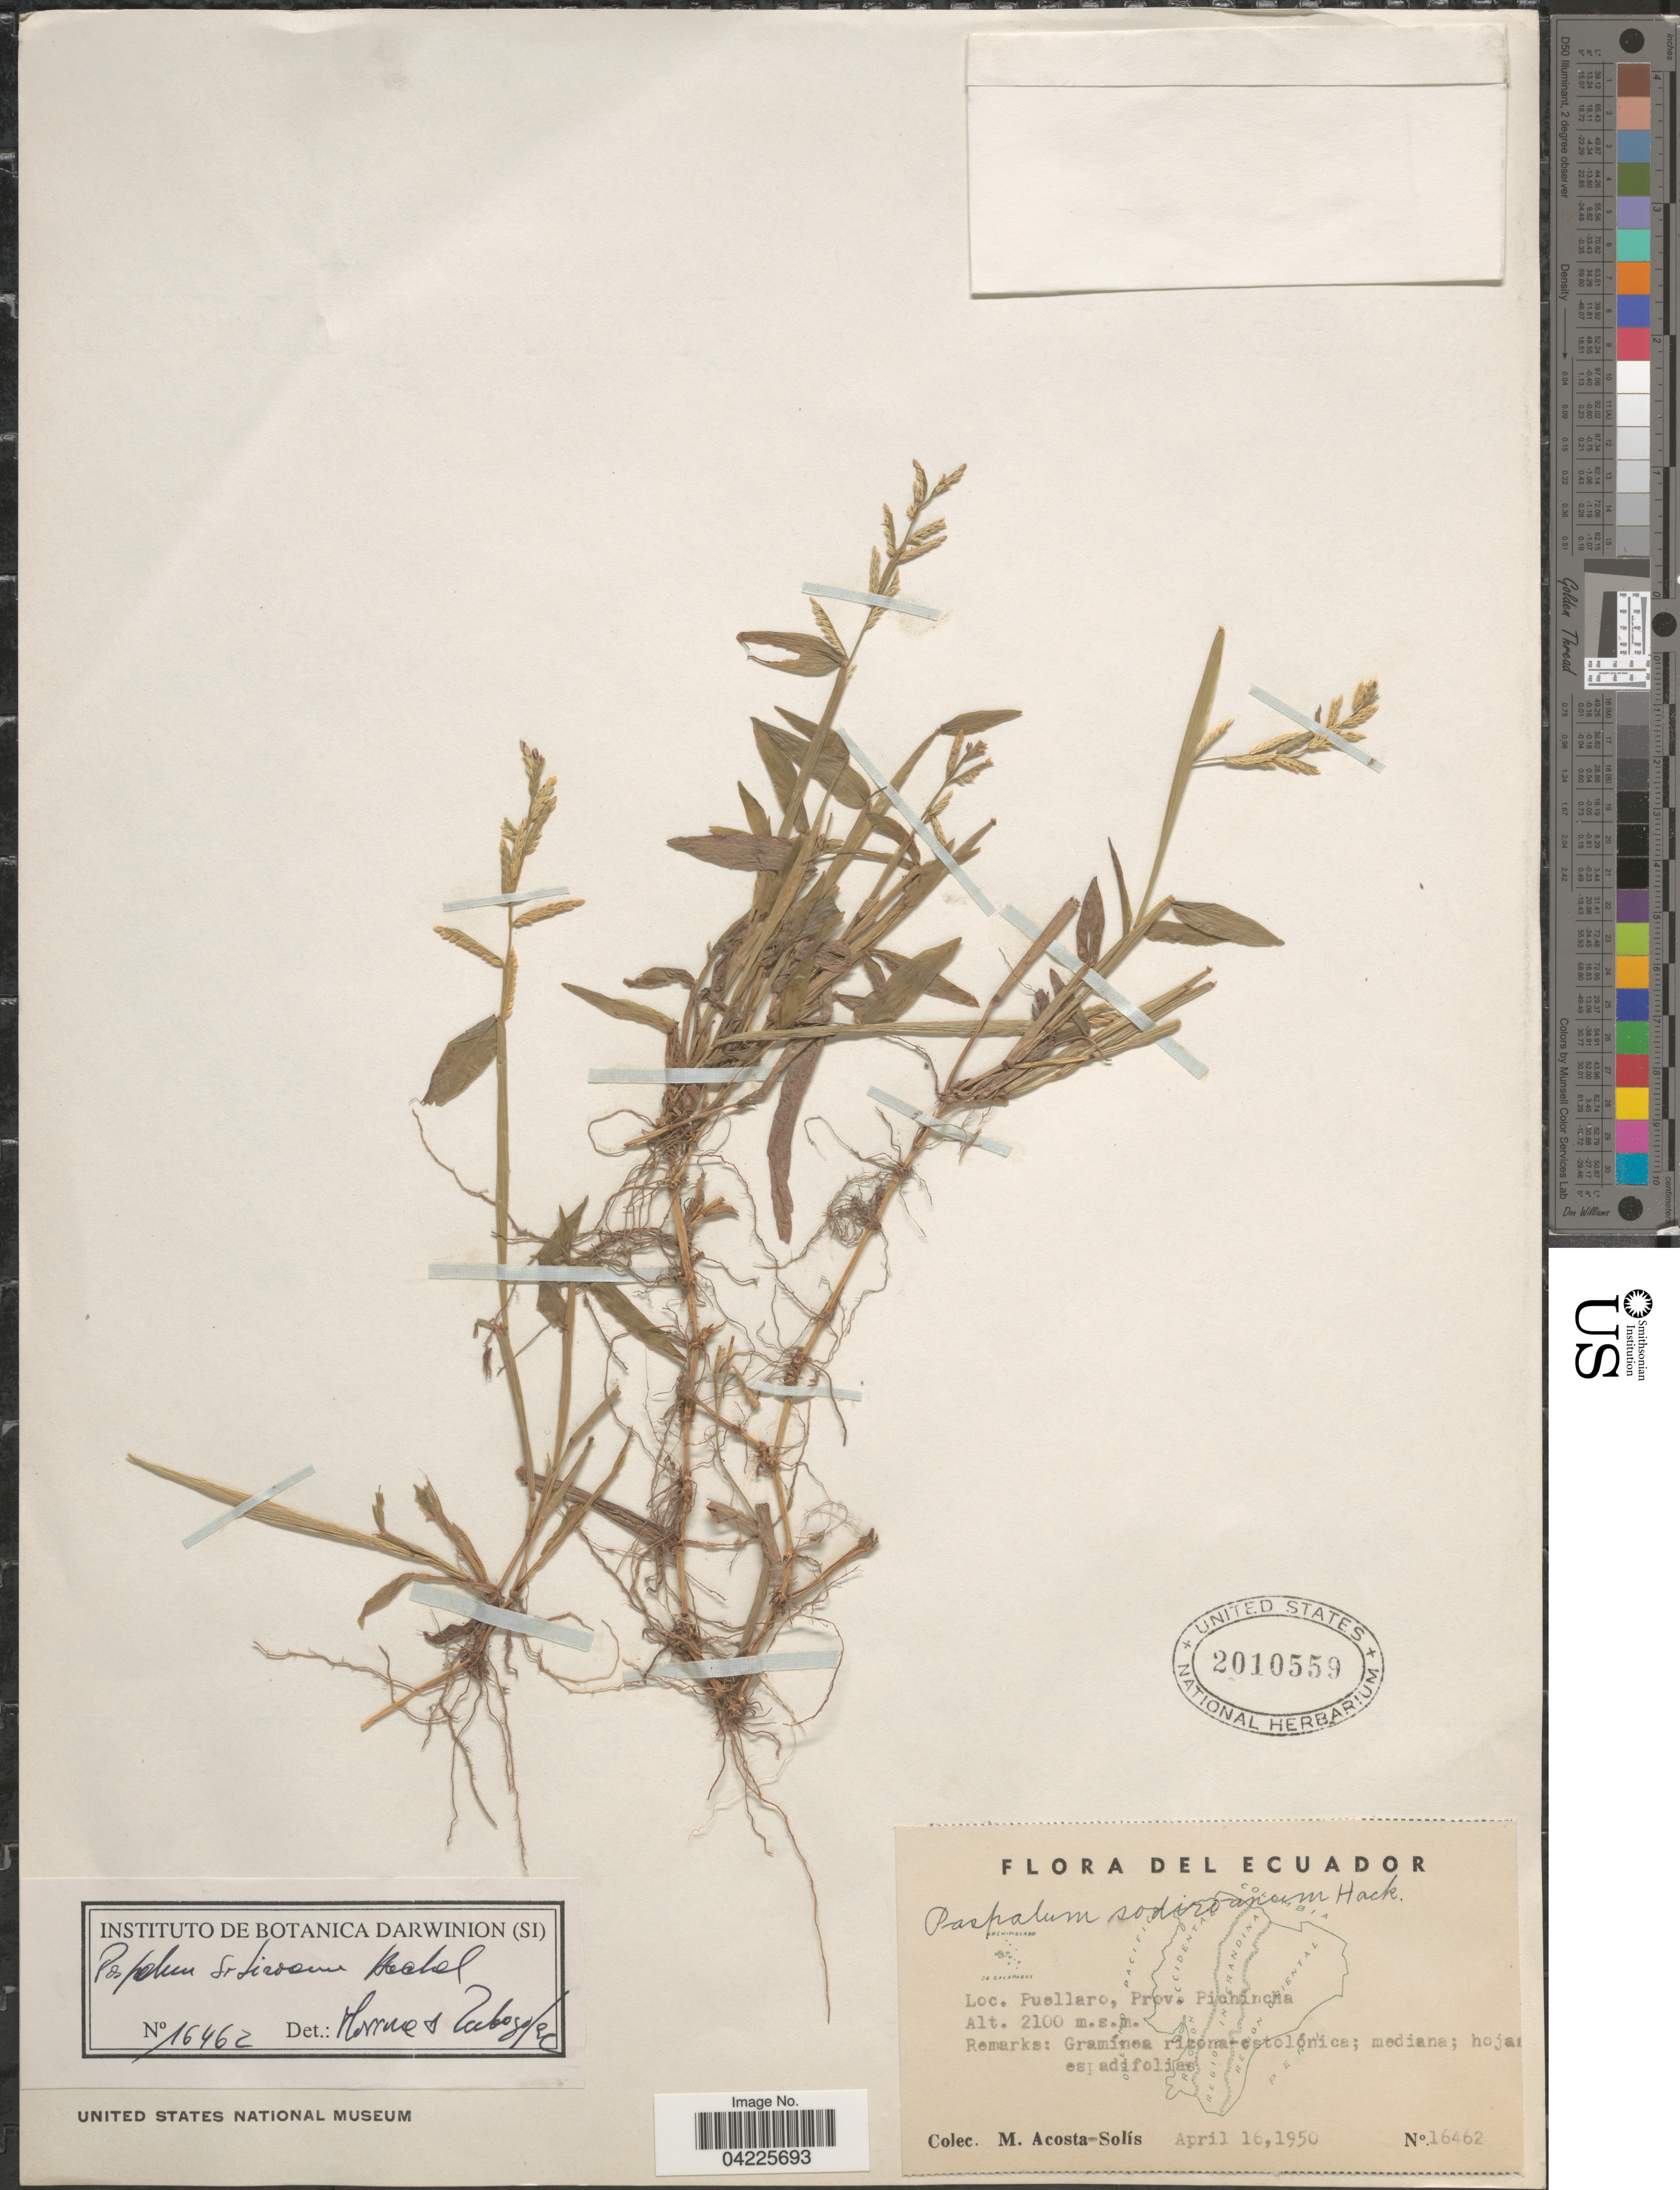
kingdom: Plantae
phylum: Tracheophyta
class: Liliopsida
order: Poales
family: Poaceae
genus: Paspalum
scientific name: Paspalum sodiroanum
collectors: M. Acosta Solis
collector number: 16462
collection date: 1950-04-16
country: Ecuador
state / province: Pichincha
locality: Puellaro.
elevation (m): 2100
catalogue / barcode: US 2010559